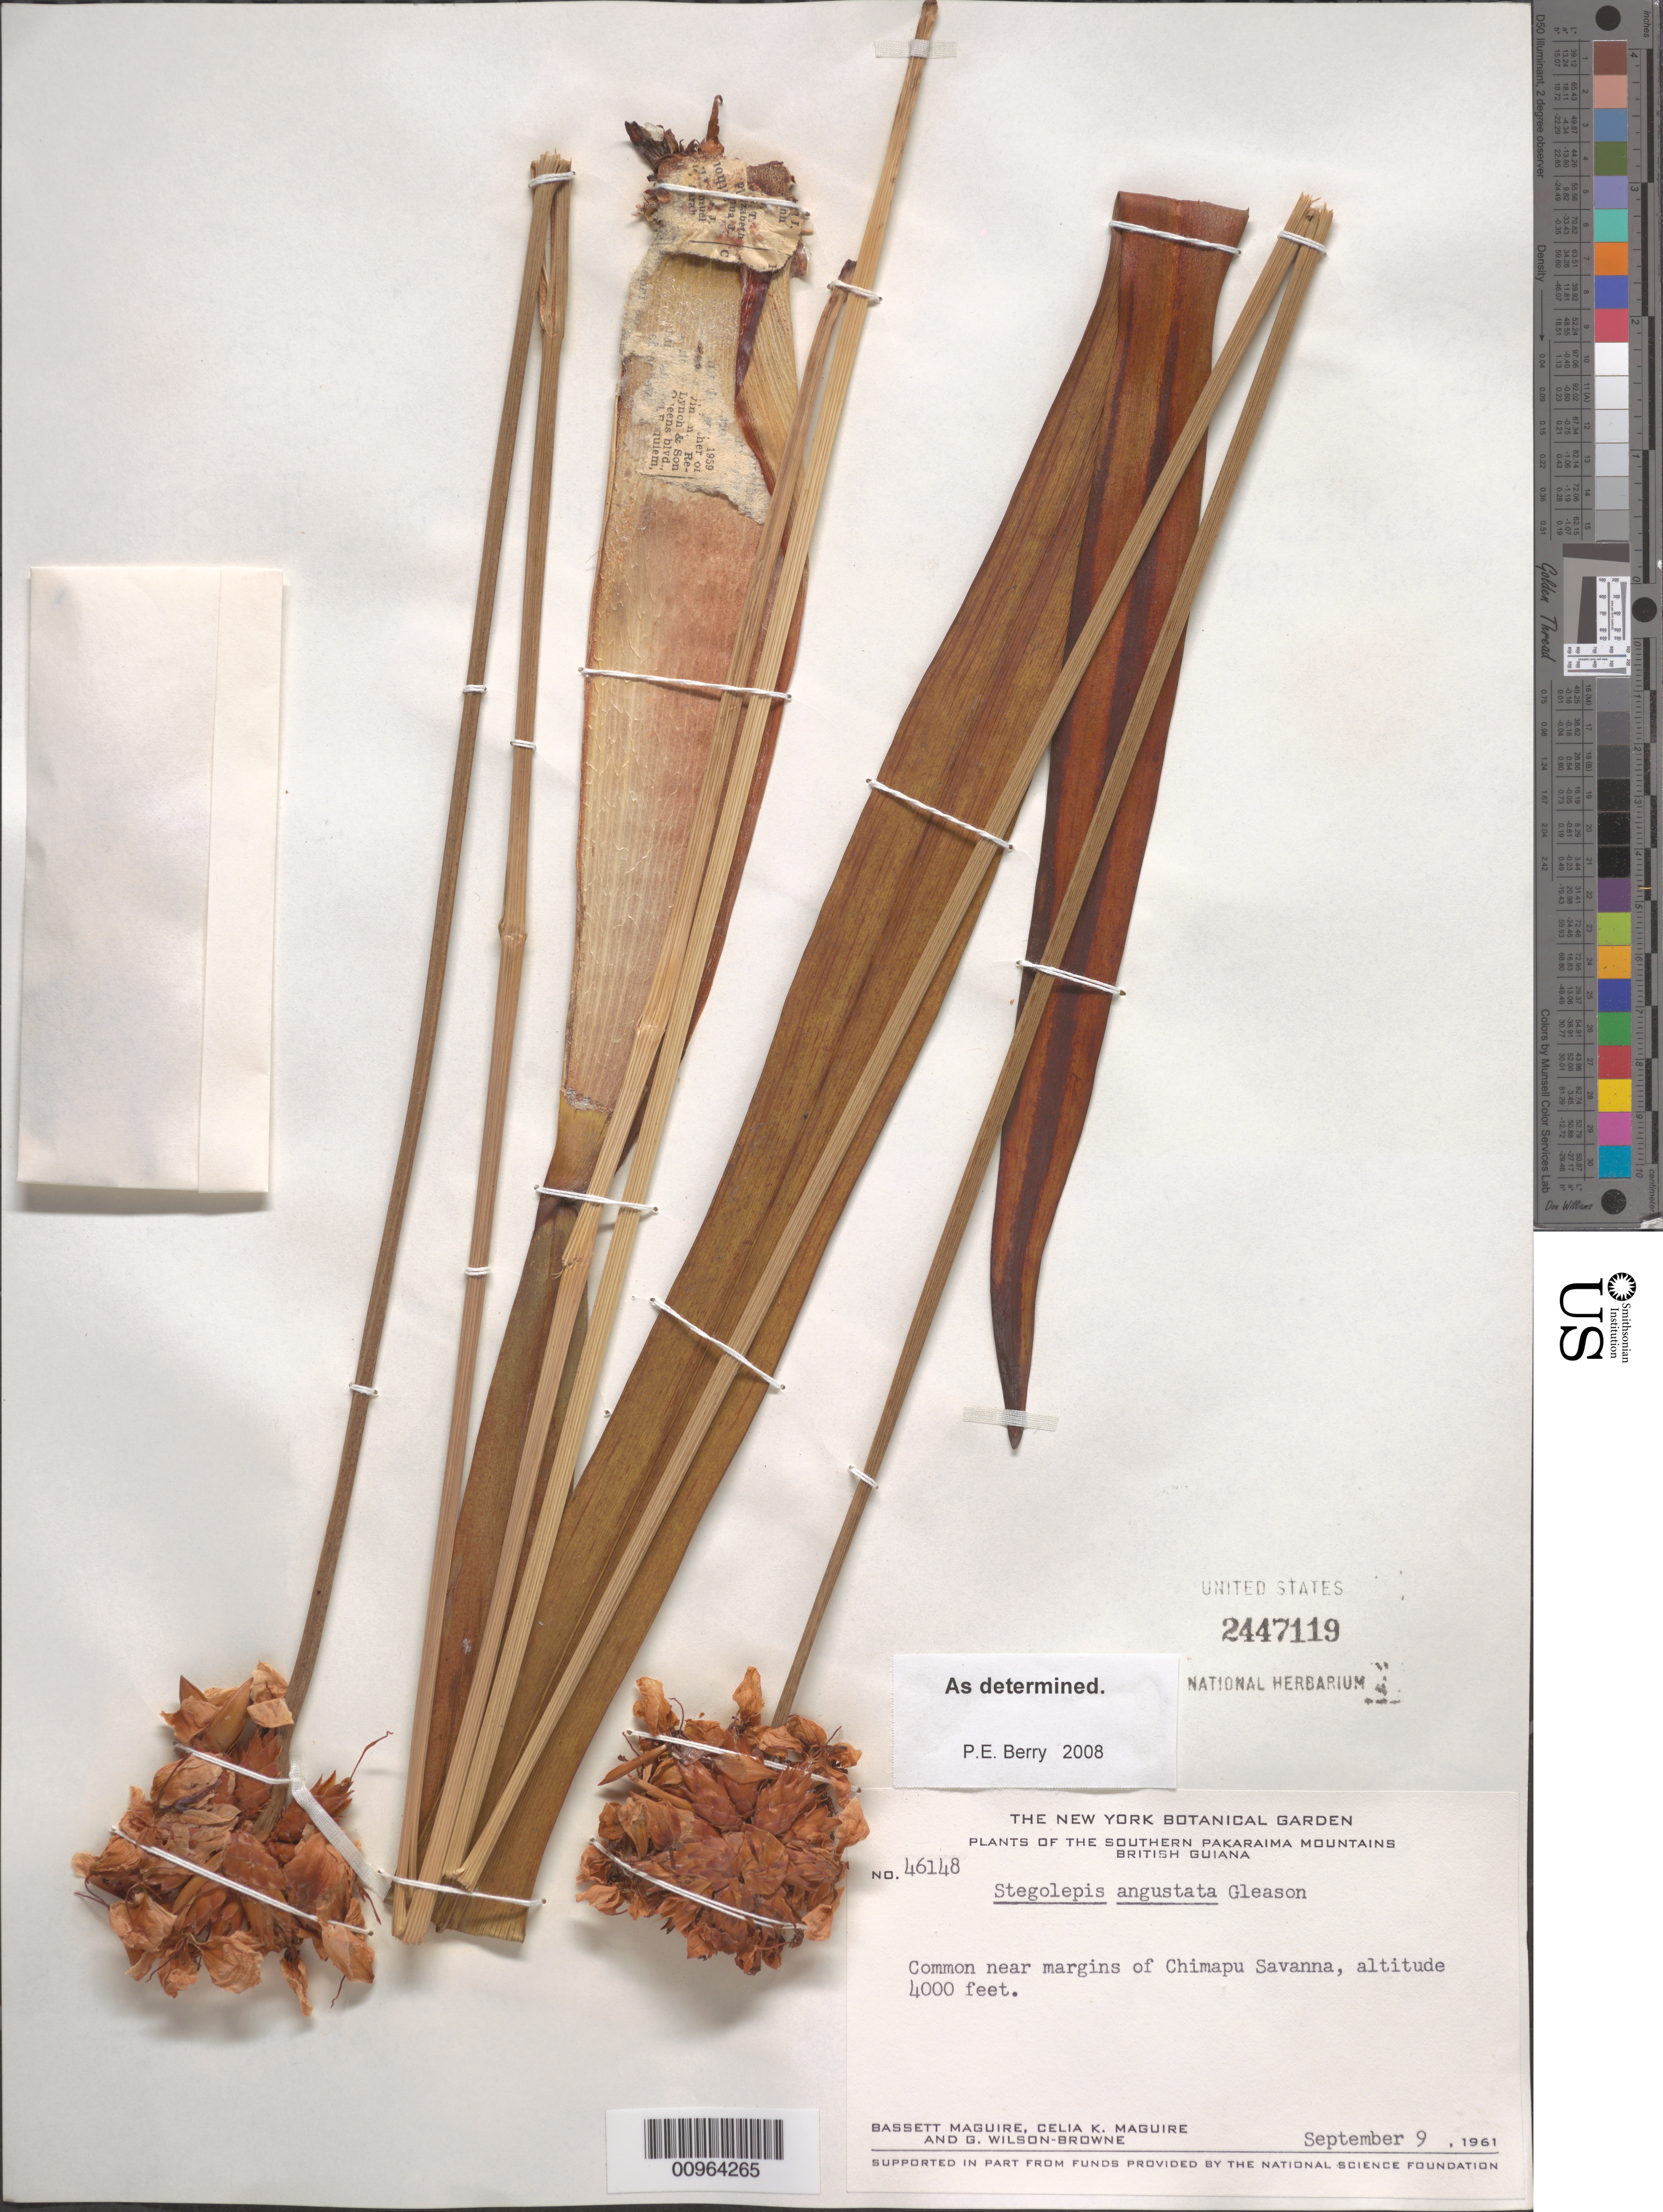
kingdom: Plantae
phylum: Tracheophyta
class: Liliopsida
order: Poales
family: Rapateaceae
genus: Stegolepis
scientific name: Stegolepis angustata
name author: Gleason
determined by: Berry, P. E., (WIS), University of Wisconsin - Madison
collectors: B. Maguire, C. K. Maguire & G. Wilson-Browne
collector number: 46148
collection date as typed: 9-Sep-61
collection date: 1961-09-09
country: Guyana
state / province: Potaro-Siparuni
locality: Chimapu Savanna, southern Pakaraima Mts.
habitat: Margins of savanna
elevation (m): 1219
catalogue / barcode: US 2447119